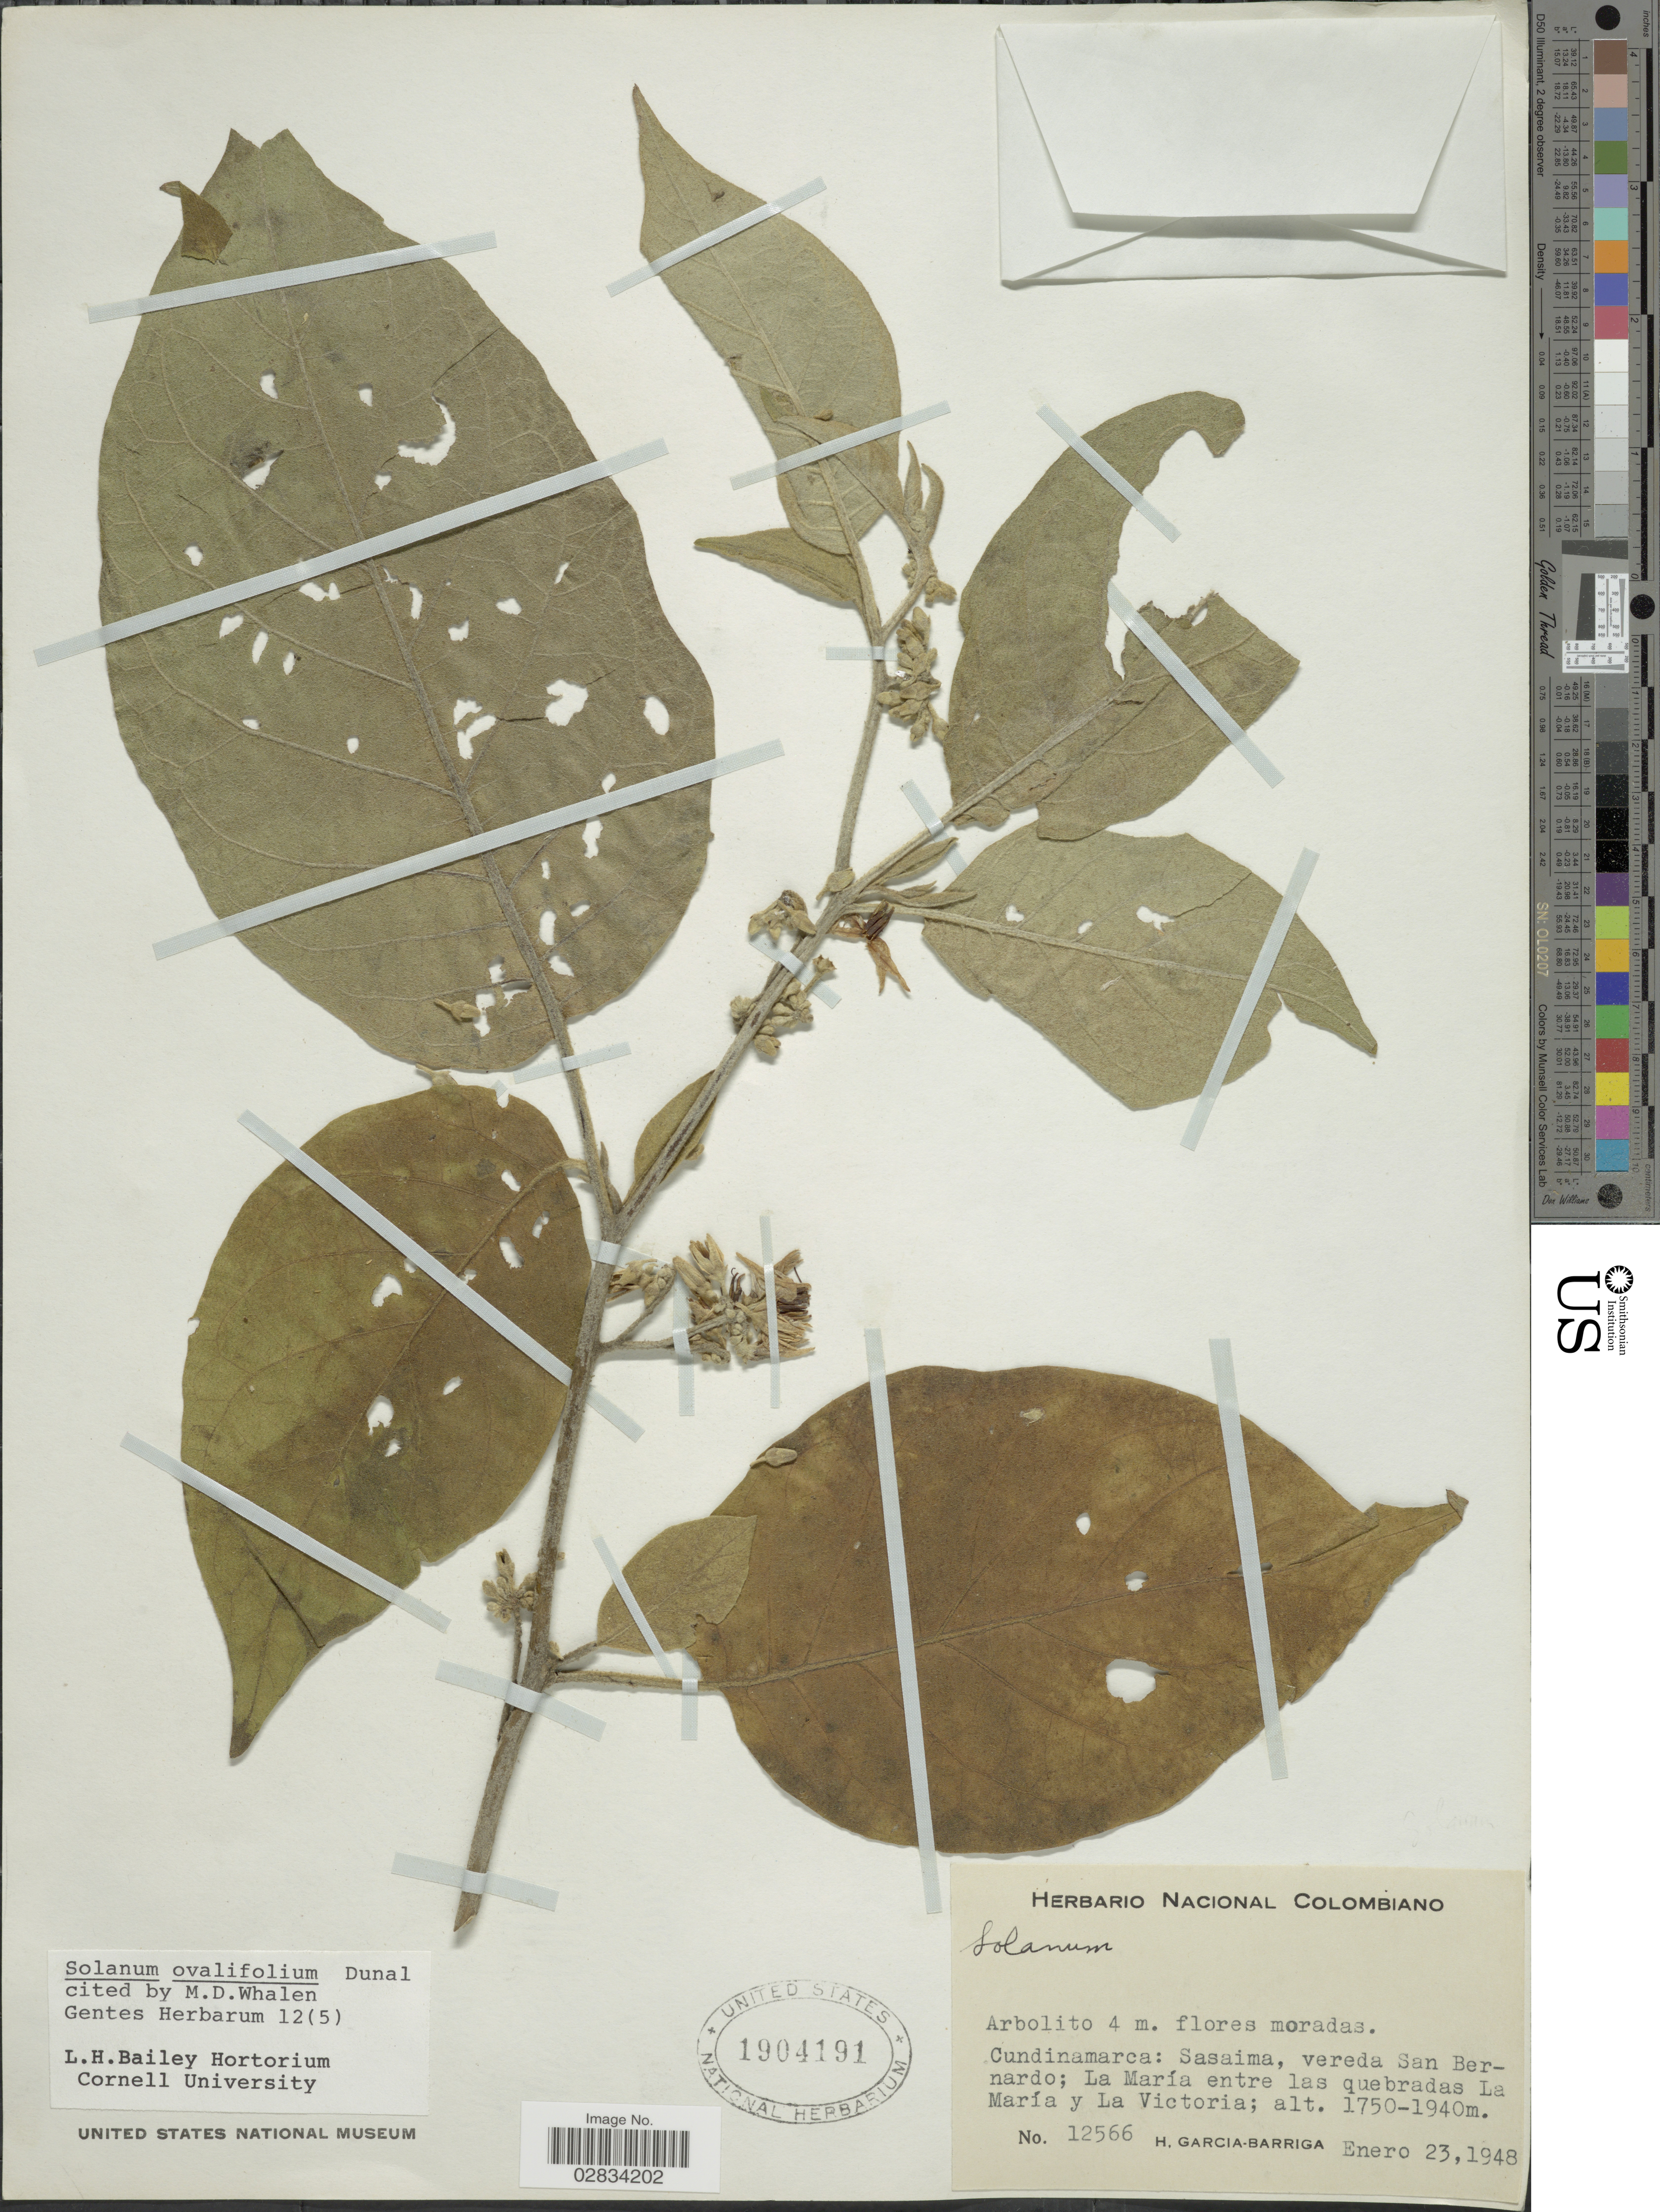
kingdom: Plantae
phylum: Tracheophyta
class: Magnoliopsida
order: Solanales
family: Solanaceae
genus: Solanum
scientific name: Solanum ovalifolium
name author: Dunal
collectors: H. García Barriga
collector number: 12566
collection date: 1948-01-23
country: Colombia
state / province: Cundinamarca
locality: Sasaima, vereda San Bernardo, La María entre las quebradas La María y La Victoria.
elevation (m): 1750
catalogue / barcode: US 1904191